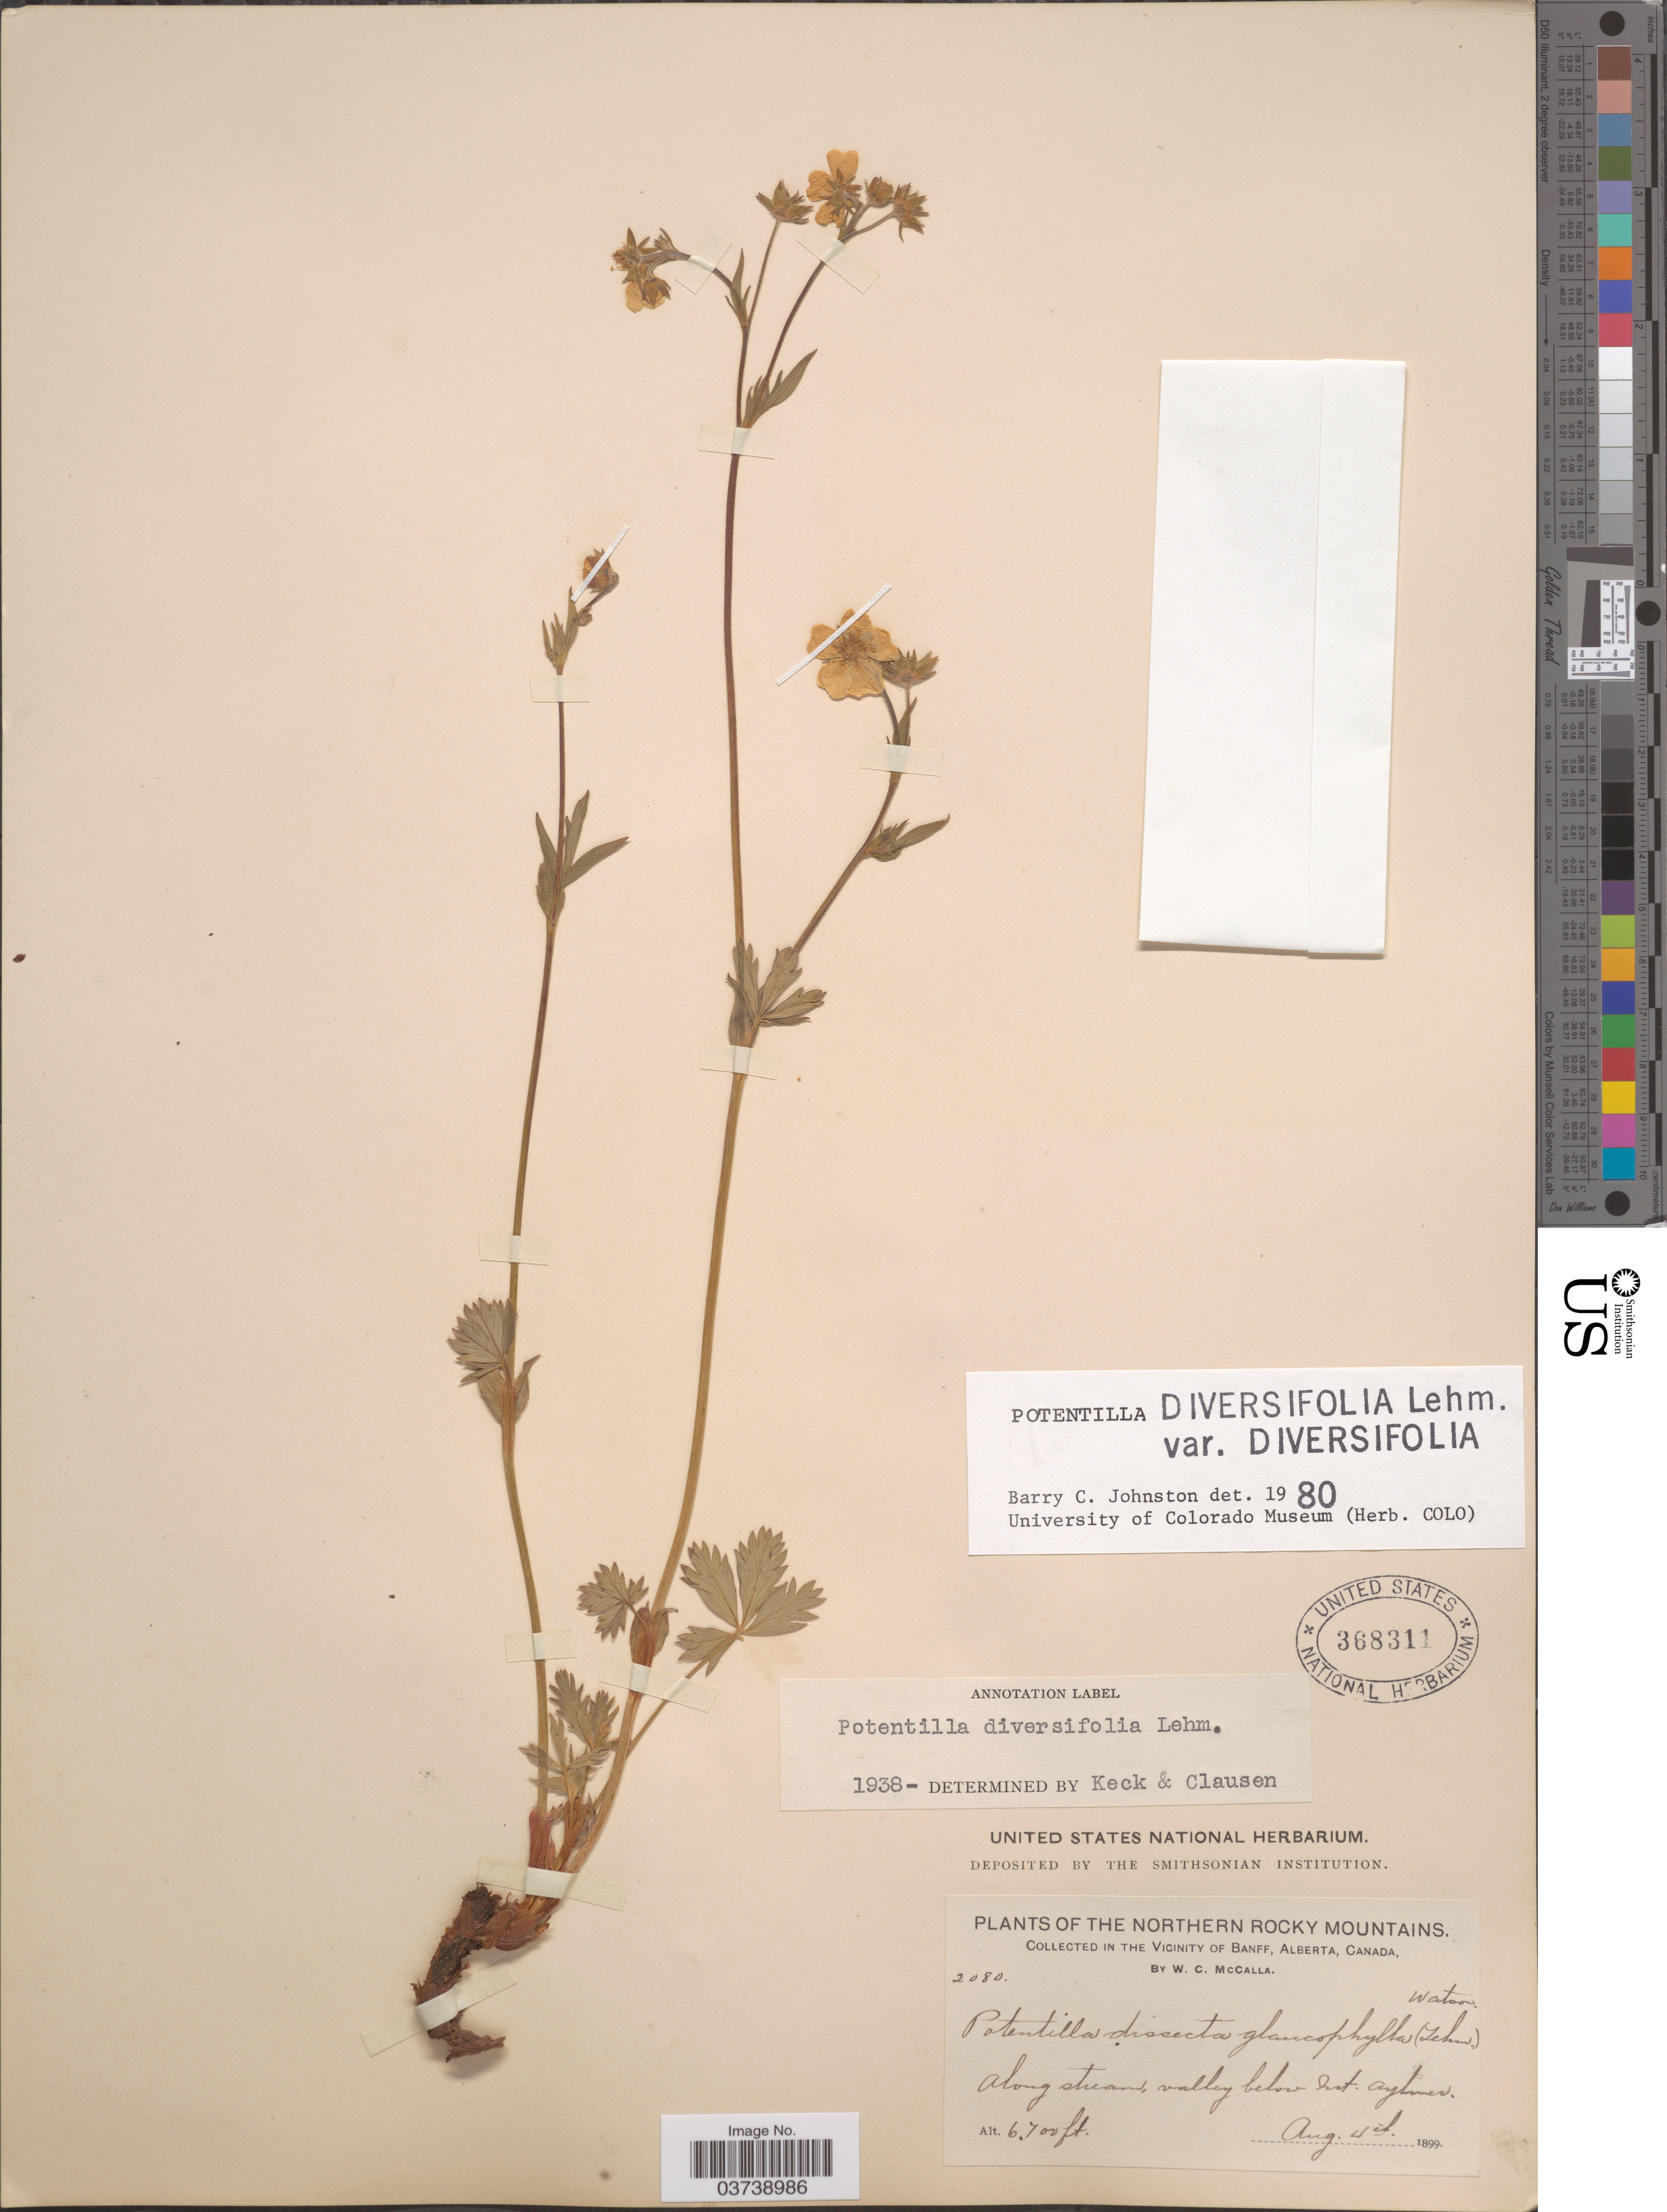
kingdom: Plantae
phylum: Tracheophyta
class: Magnoliopsida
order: Rosales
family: Rosaceae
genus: Potentilla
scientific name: Potentilla diversifolia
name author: Lehm.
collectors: W. McCalla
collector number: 2080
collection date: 1899-08-04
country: Canada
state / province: Alberta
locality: The Northern Rocky Mountains. In the Vicinity of Banff. Along stream, valley below Mt. Aylmer.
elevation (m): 2042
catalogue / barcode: US 368311